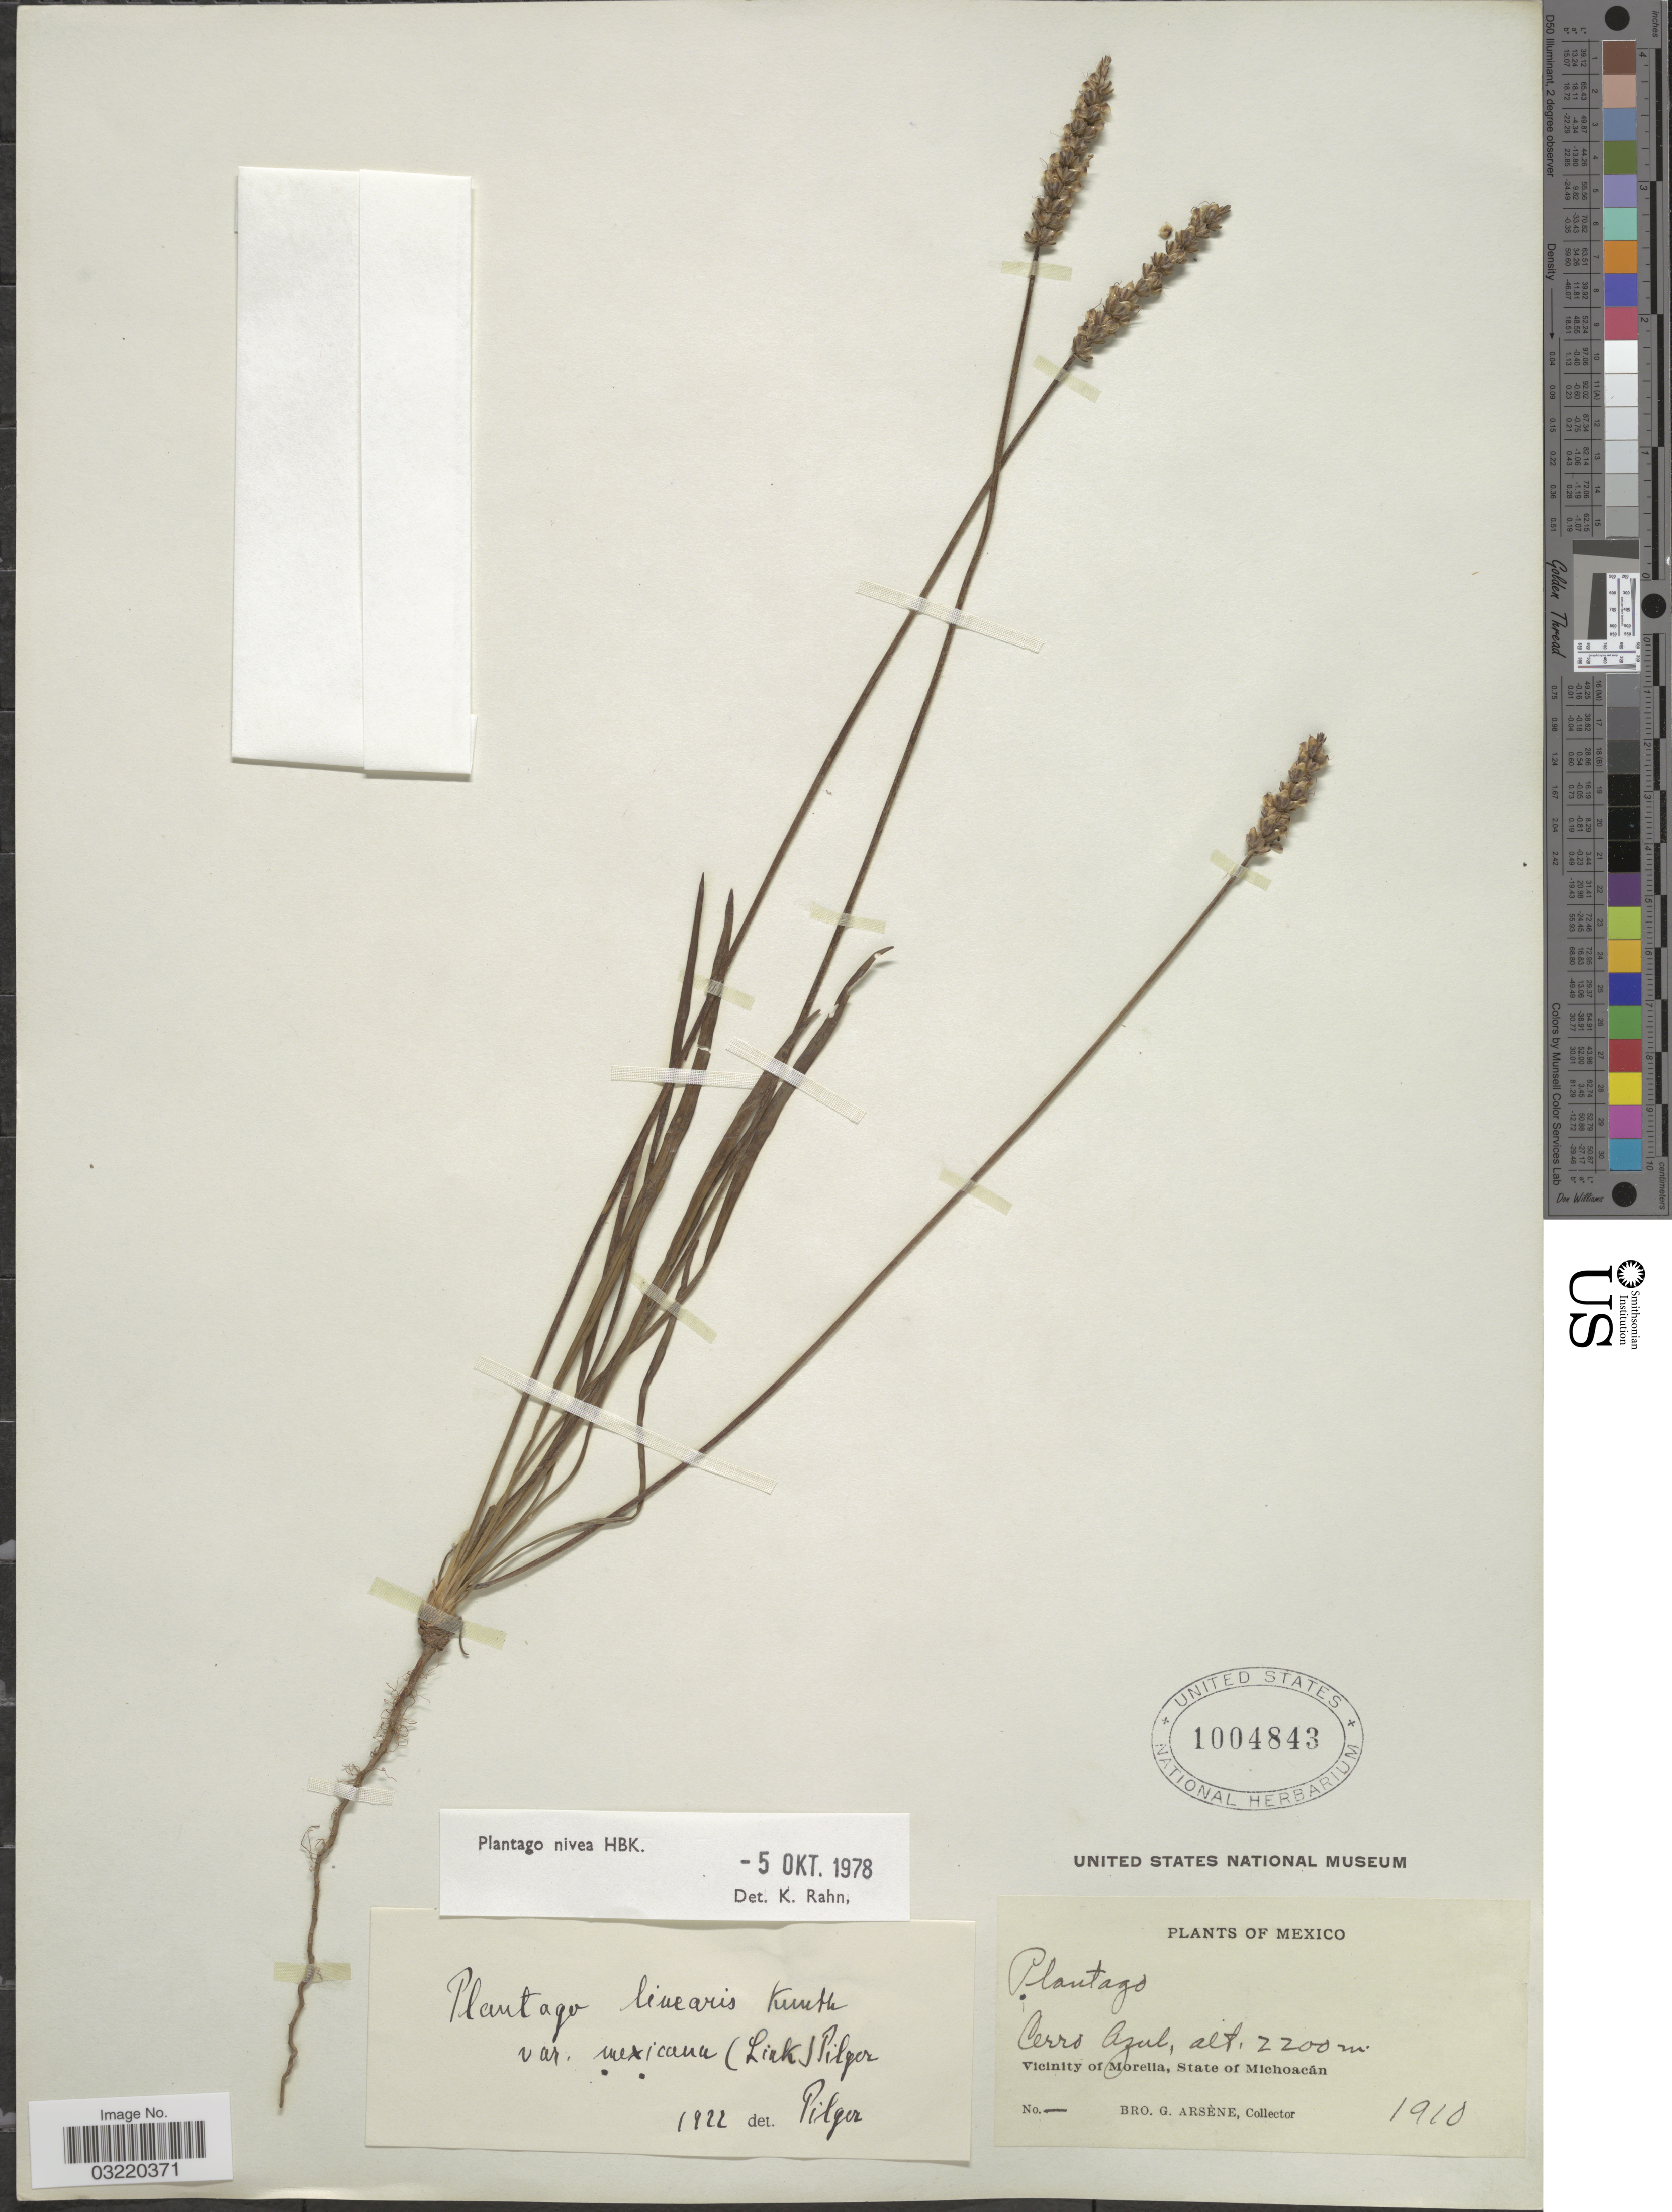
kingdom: Plantae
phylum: Tracheophyta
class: Magnoliopsida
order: Lamiales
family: Plantaginaceae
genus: Plantago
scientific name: Plantago nivea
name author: Kunth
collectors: Bro. G. Arsène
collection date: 1910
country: Mexico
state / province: Michoacán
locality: Cerro Azul. Vicinity of Morelia.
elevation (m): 2200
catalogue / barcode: US 1004843